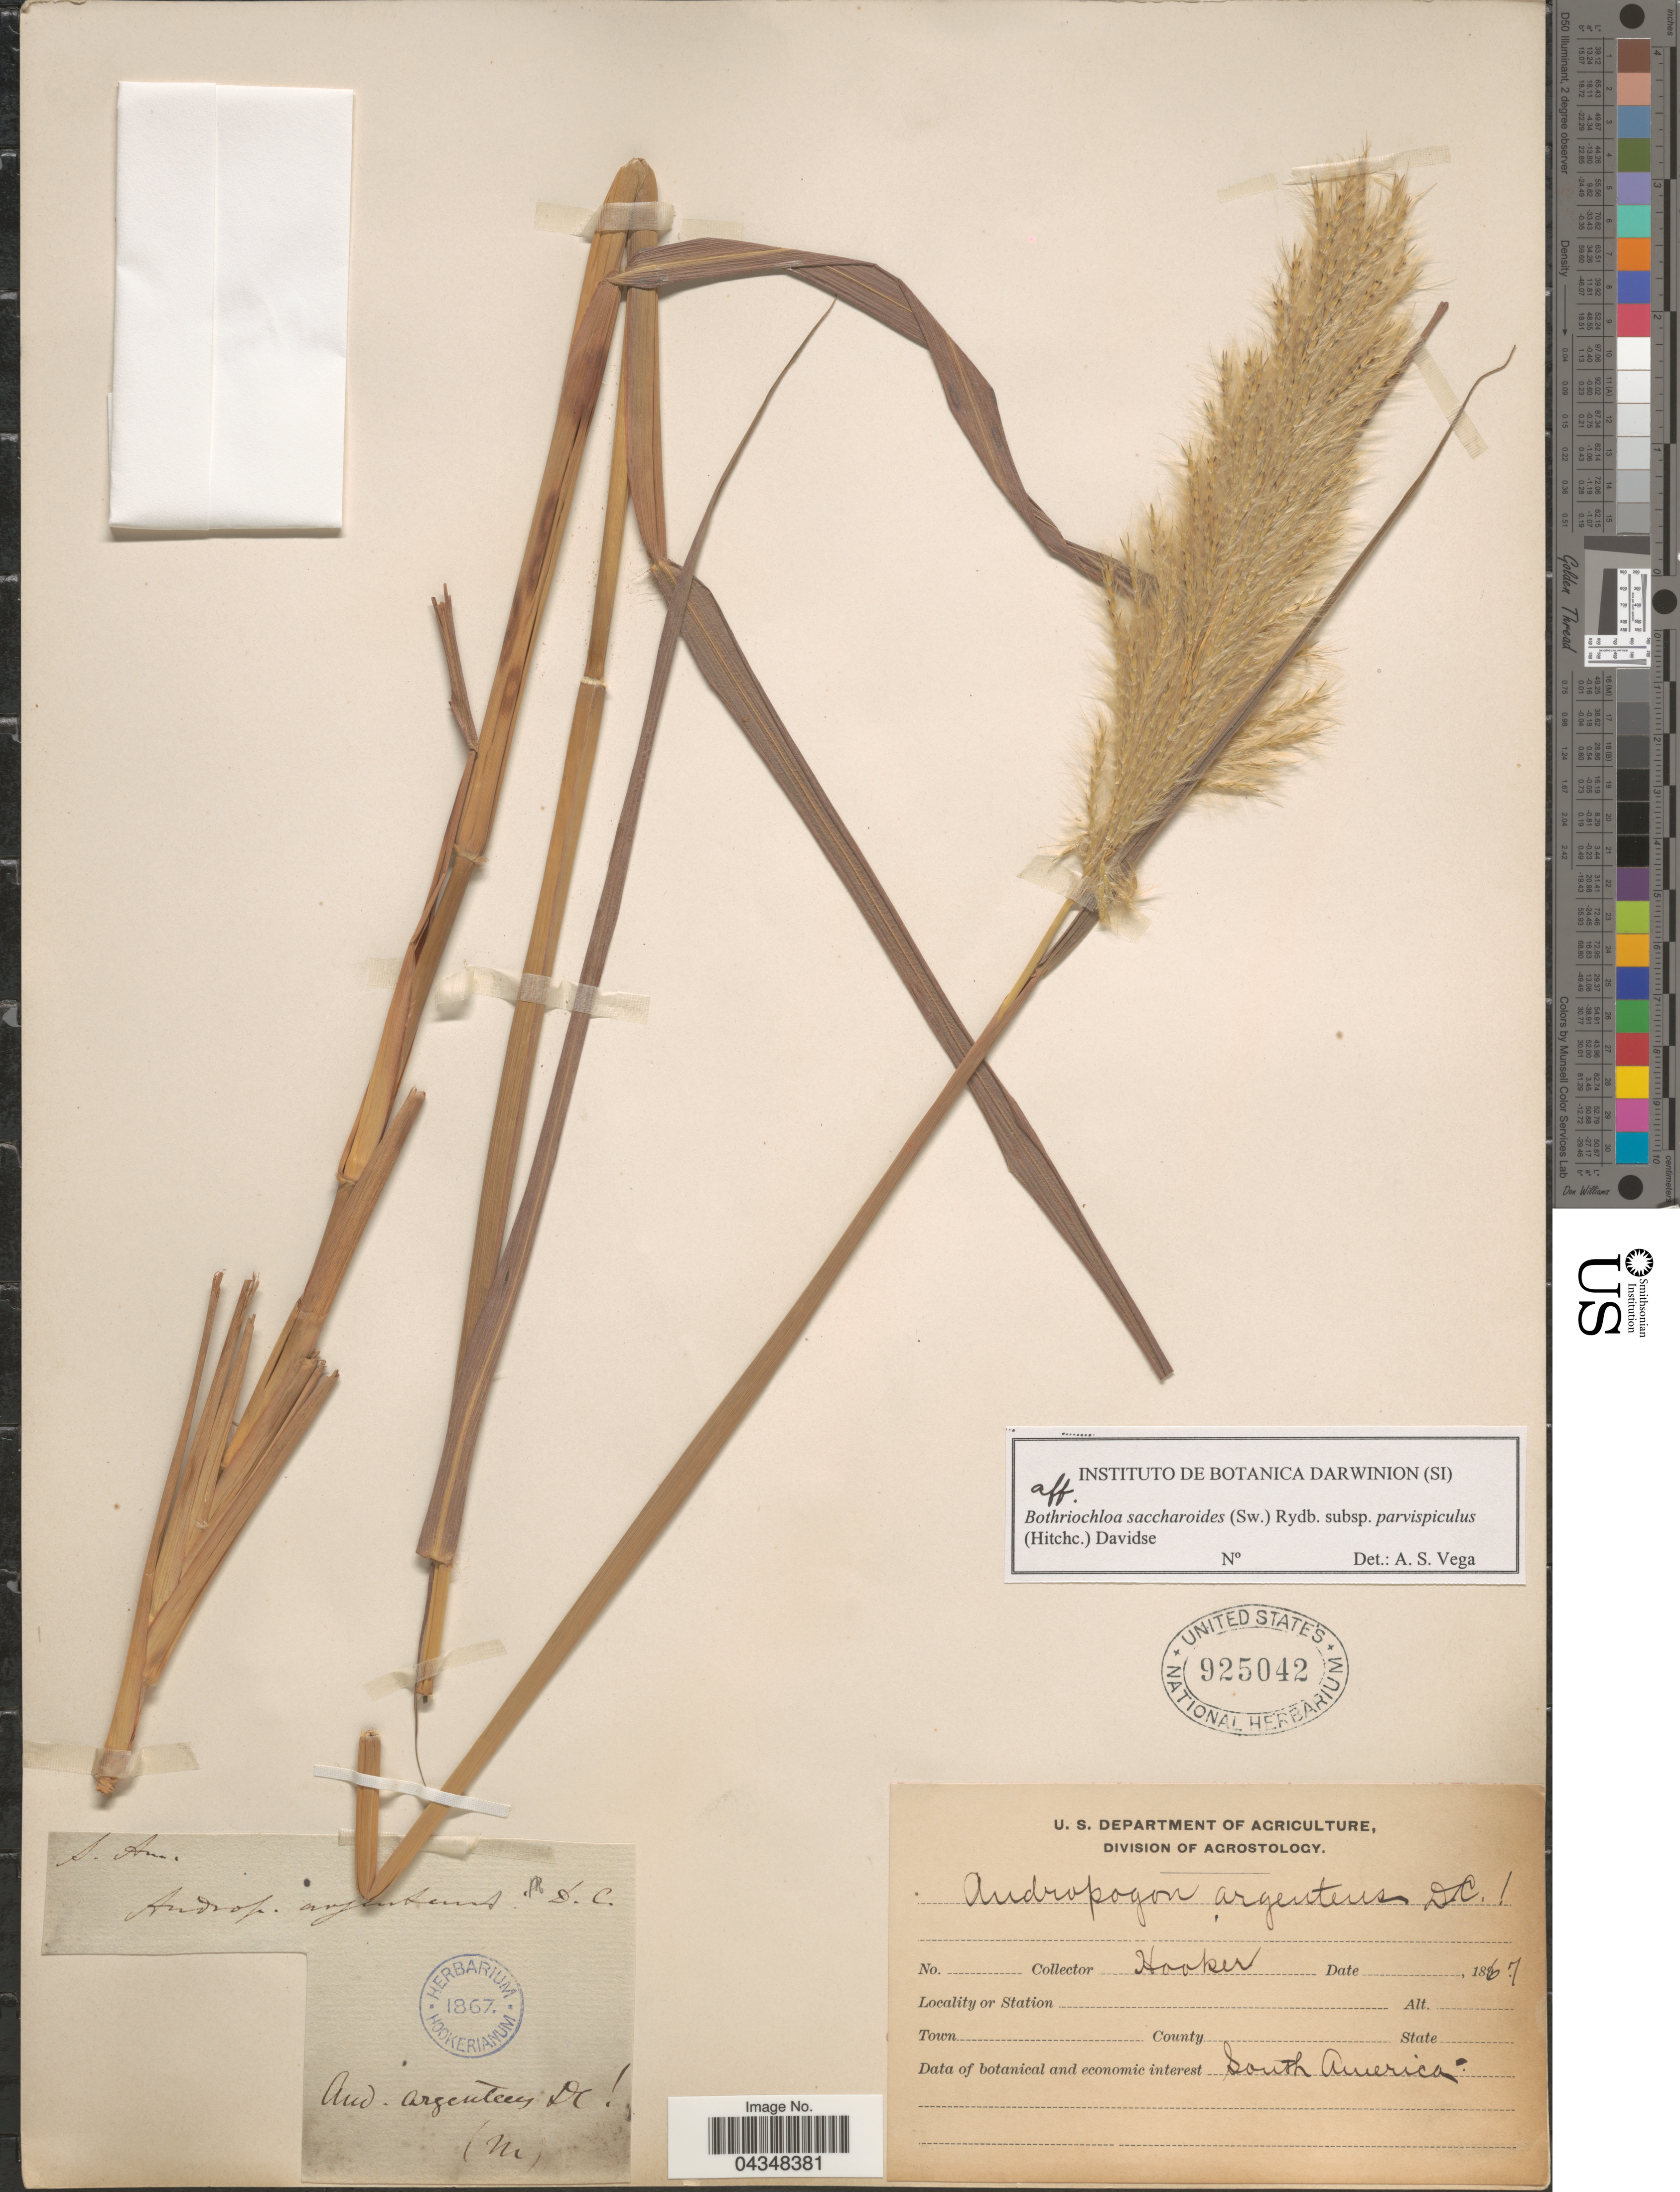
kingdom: Plantae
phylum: Tracheophyta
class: Liliopsida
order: Poales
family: Poaceae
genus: Bothriochloa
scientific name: Bothriochloa saccharoides var. parvispicula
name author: (Hitchc.) Tovar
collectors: -. Hooker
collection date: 1867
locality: South America.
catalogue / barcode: US 925042